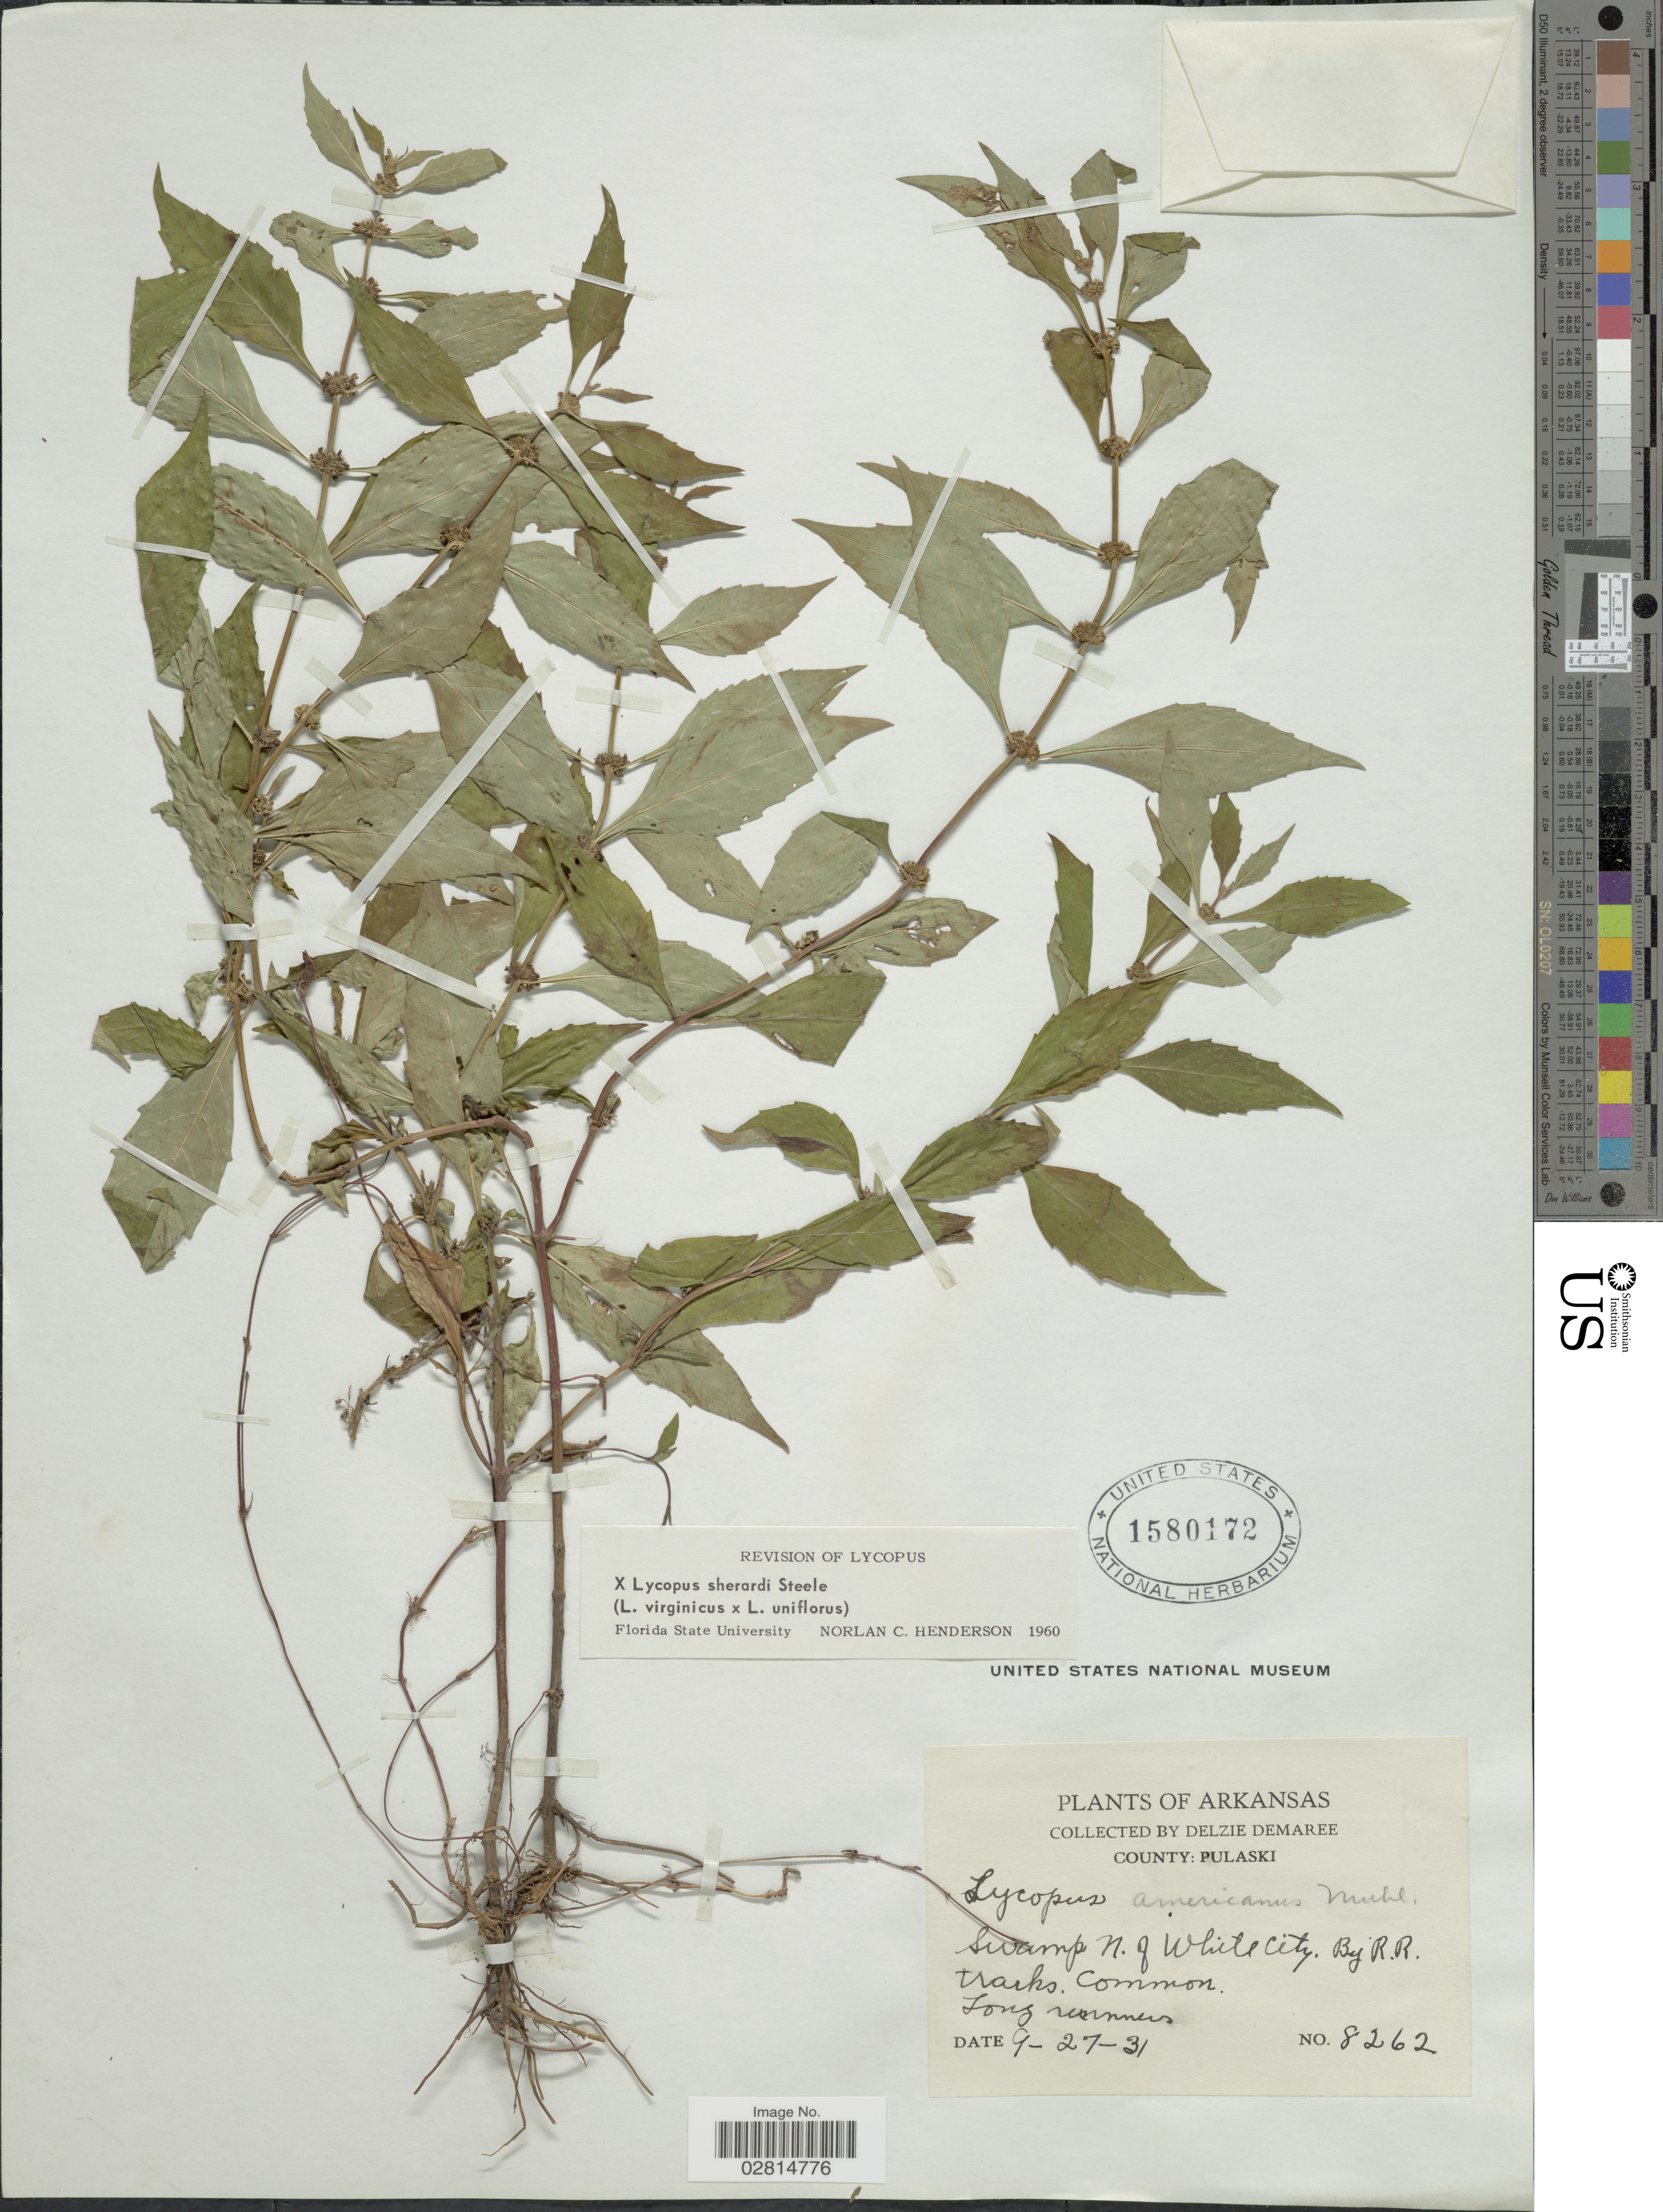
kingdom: Plantae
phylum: Tracheophyta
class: Magnoliopsida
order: Lamiales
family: Lamiaceae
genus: Lycopus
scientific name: Lycopus x sherardii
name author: E.S. Steele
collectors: D. Demaree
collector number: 8262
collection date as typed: Transcribed d/m/y: 27/9/31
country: United States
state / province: Arkansas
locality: County: Pulaski. Swamp N. of White City. By R. R. tracks.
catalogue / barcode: US 1580172